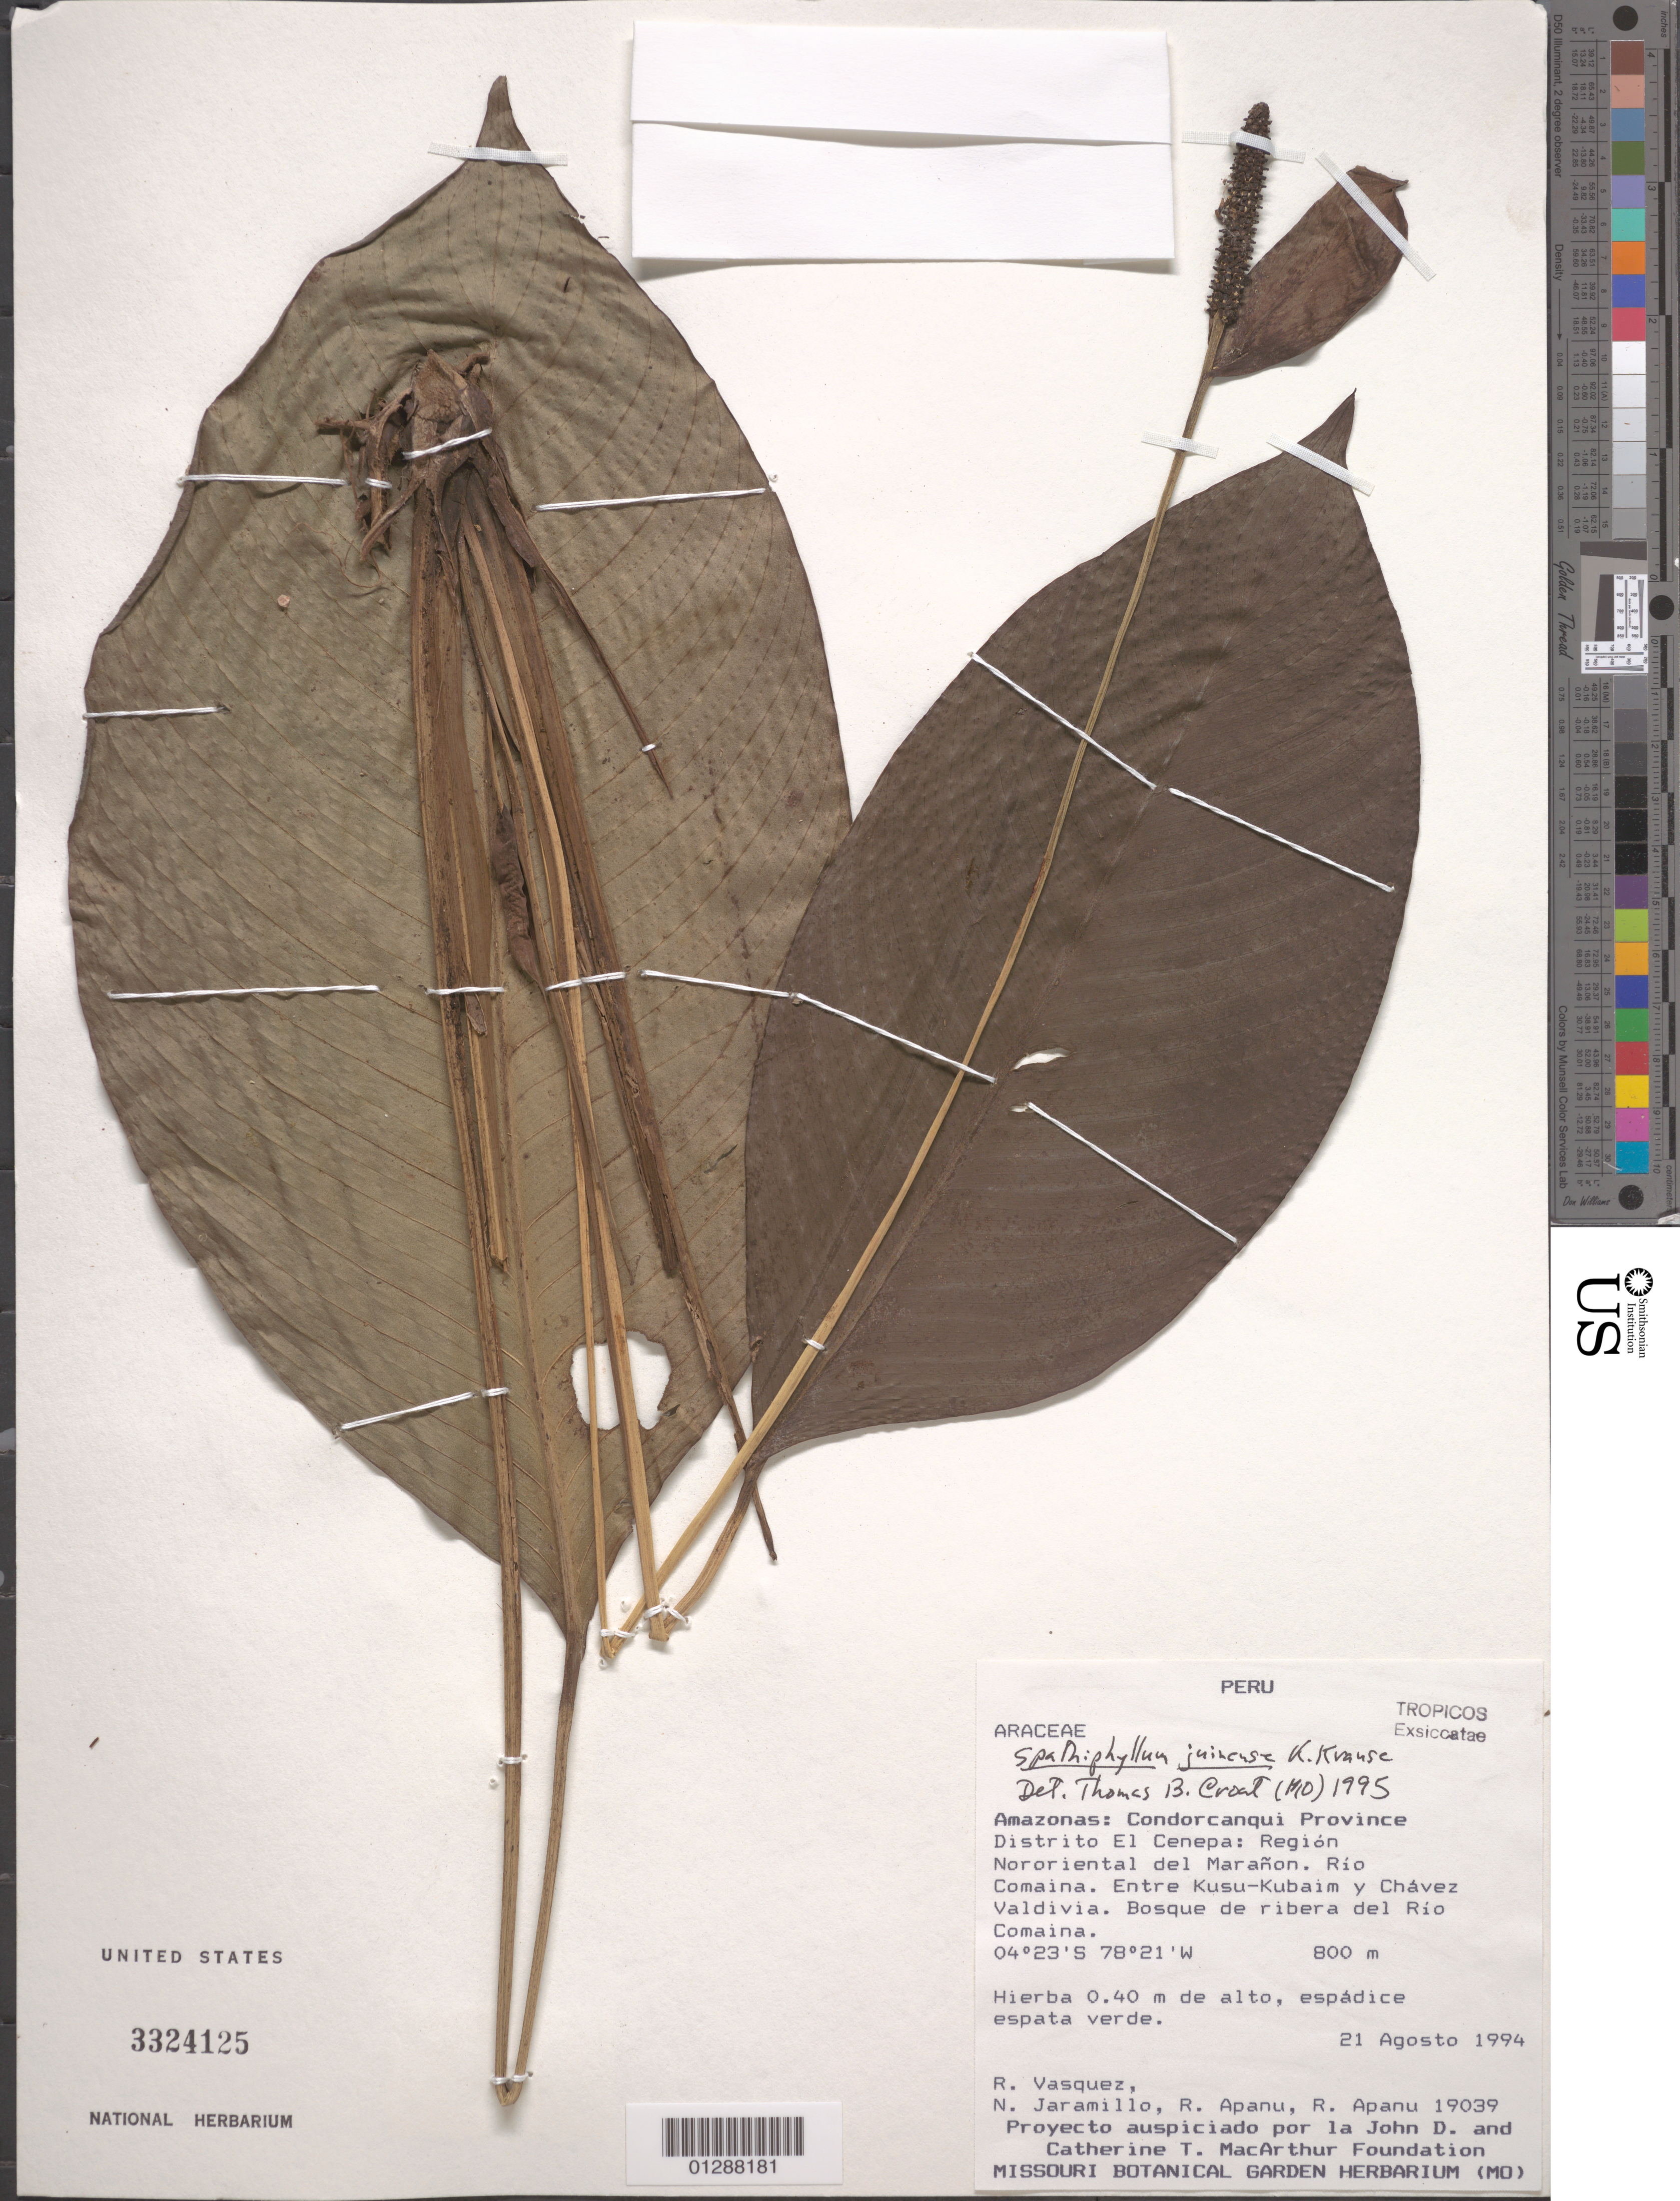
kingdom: Plantae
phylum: Tracheophyta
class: Liliopsida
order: Alismatales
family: Araceae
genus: Spathiphyllum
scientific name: Spathiphyllum juninense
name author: K. Krause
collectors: R. Vasquez, N. Jaramillo & R. Apanu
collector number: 19039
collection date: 1994-08-21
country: Peru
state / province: Amazonas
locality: Condorcanqui Province. Distrito El Cenepa: Región Nororiental del Marañon. Río Comaina. Entre Kusu-Kubaim y Chávez Valdivia. Bosque de ribera del Río Comaina.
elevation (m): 800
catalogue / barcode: US 3324125